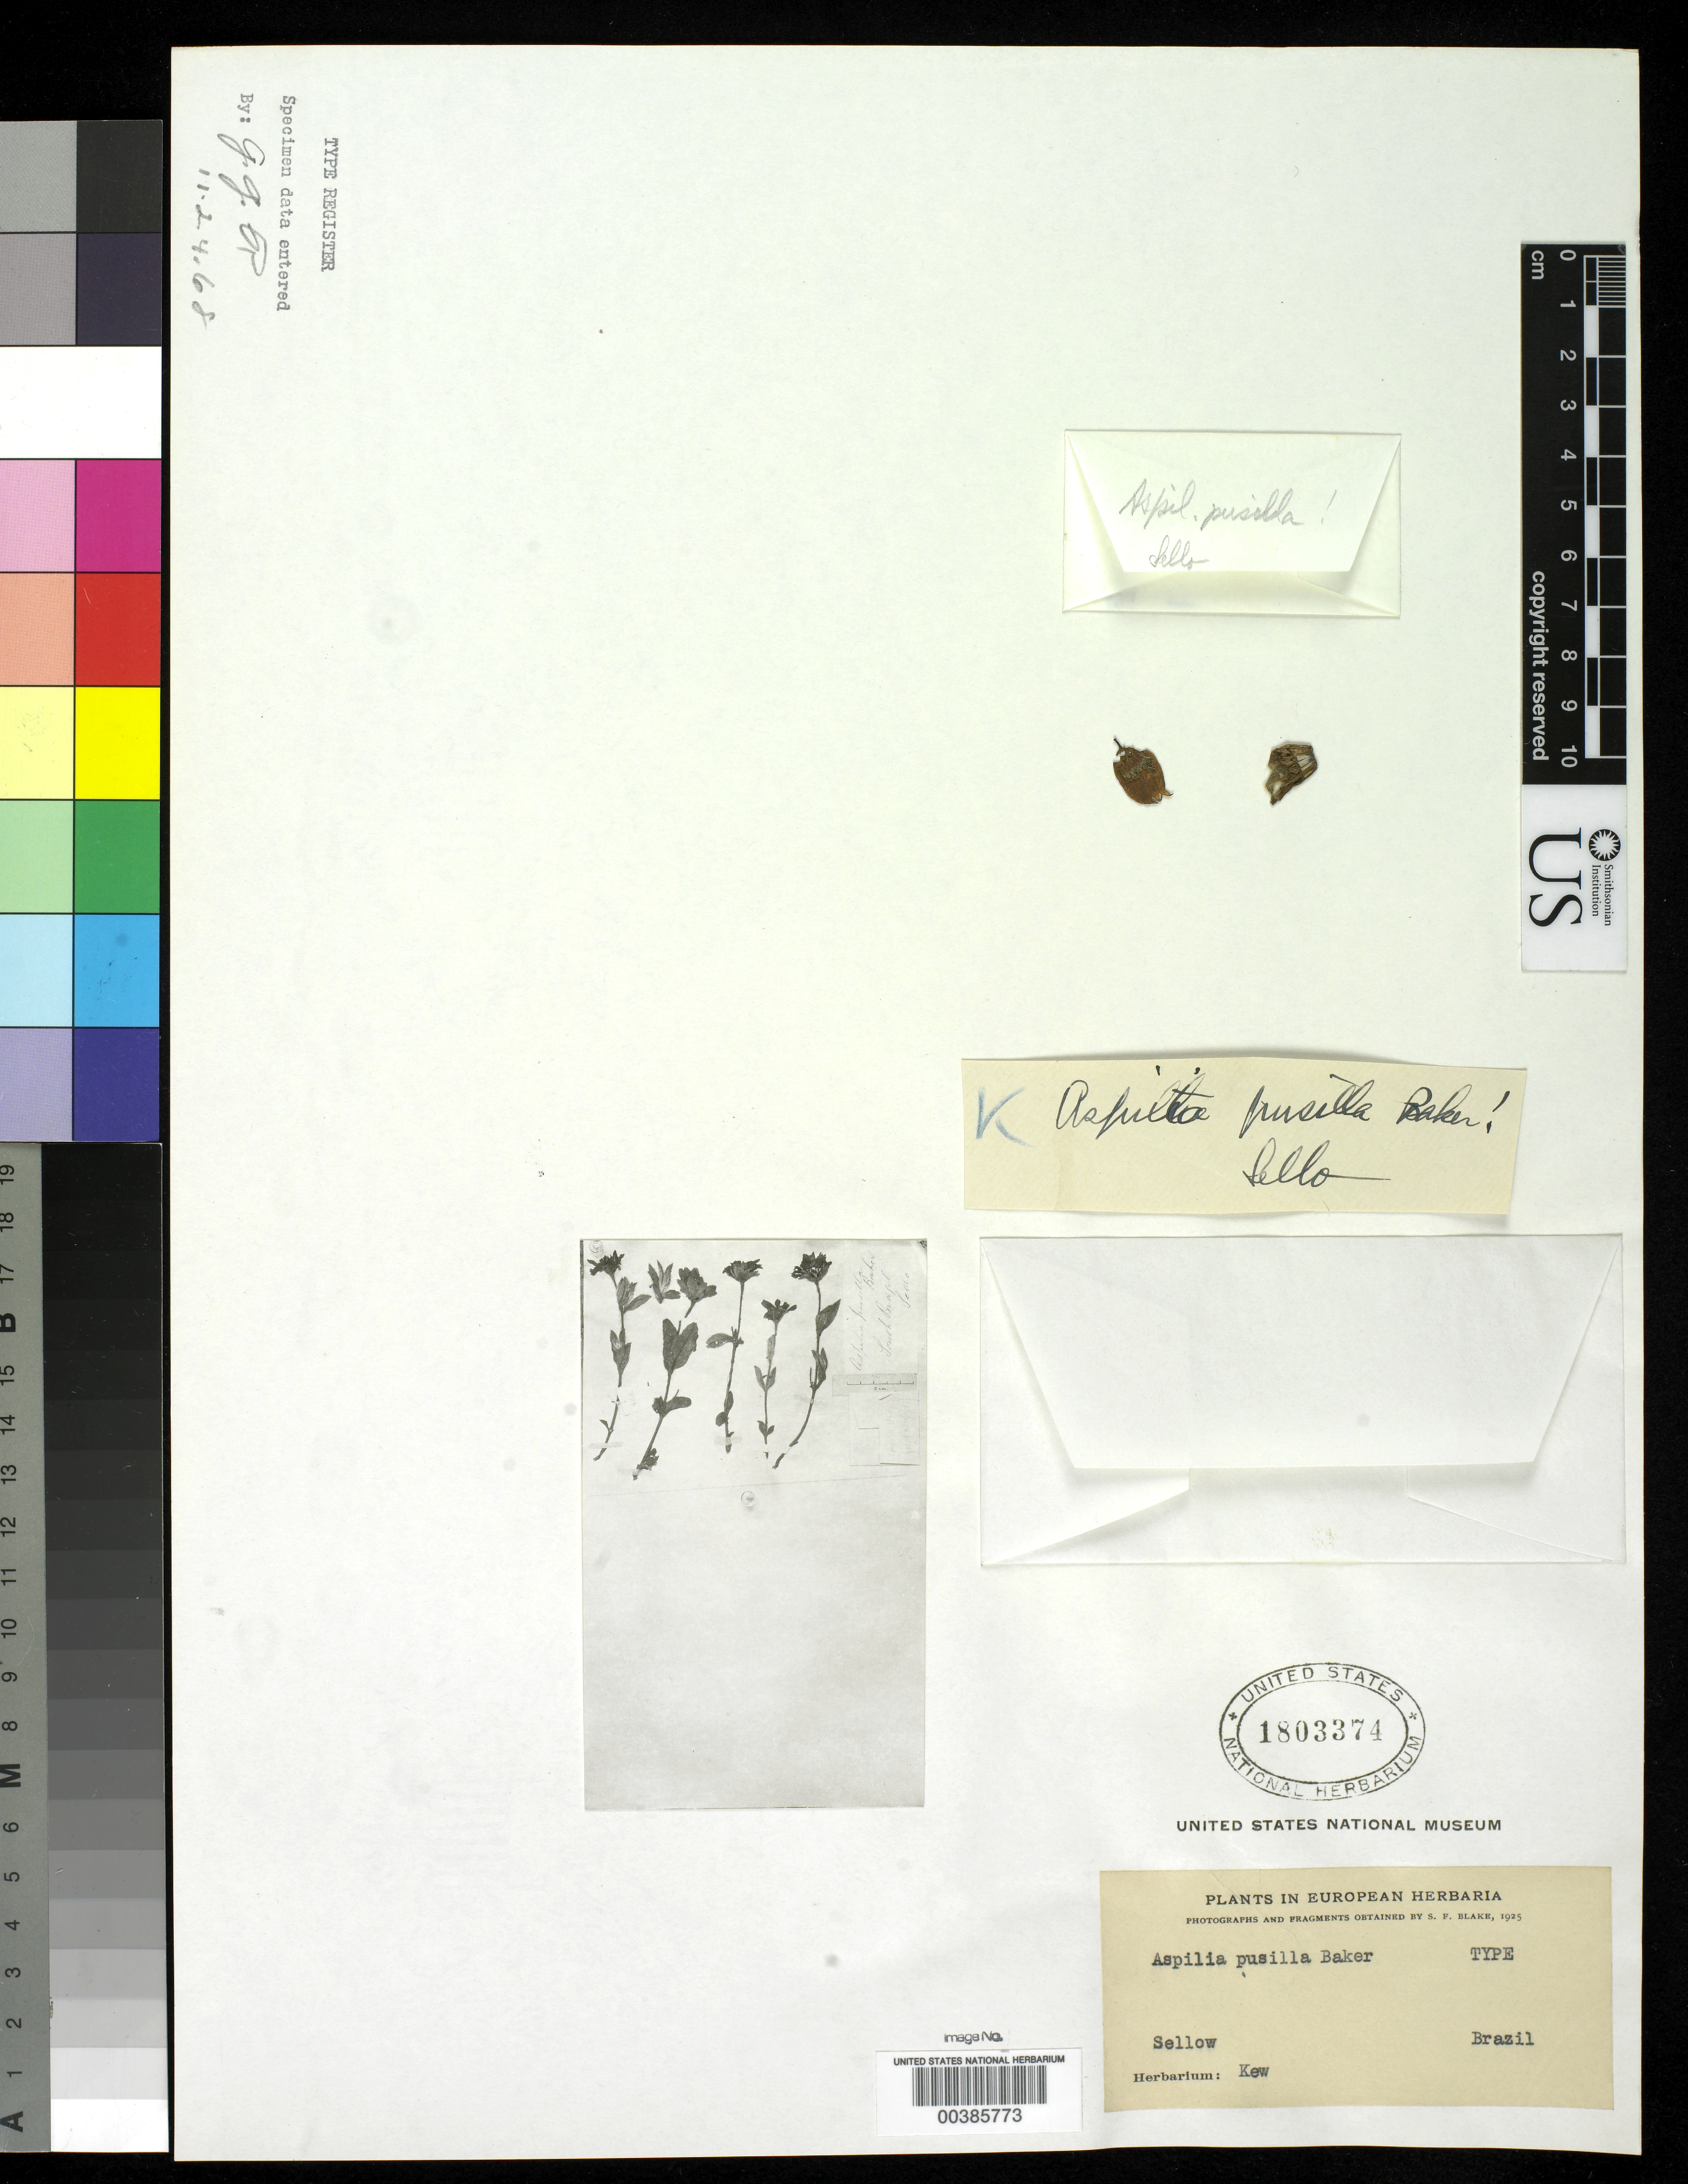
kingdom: Plantae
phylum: Tracheophyta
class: Magnoliopsida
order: Asterales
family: Asteraceae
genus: Aspilia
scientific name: Aspilia pusilla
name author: Baker in Mart.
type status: Type Material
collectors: F. Sellow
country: Brazil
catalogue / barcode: US 1803374